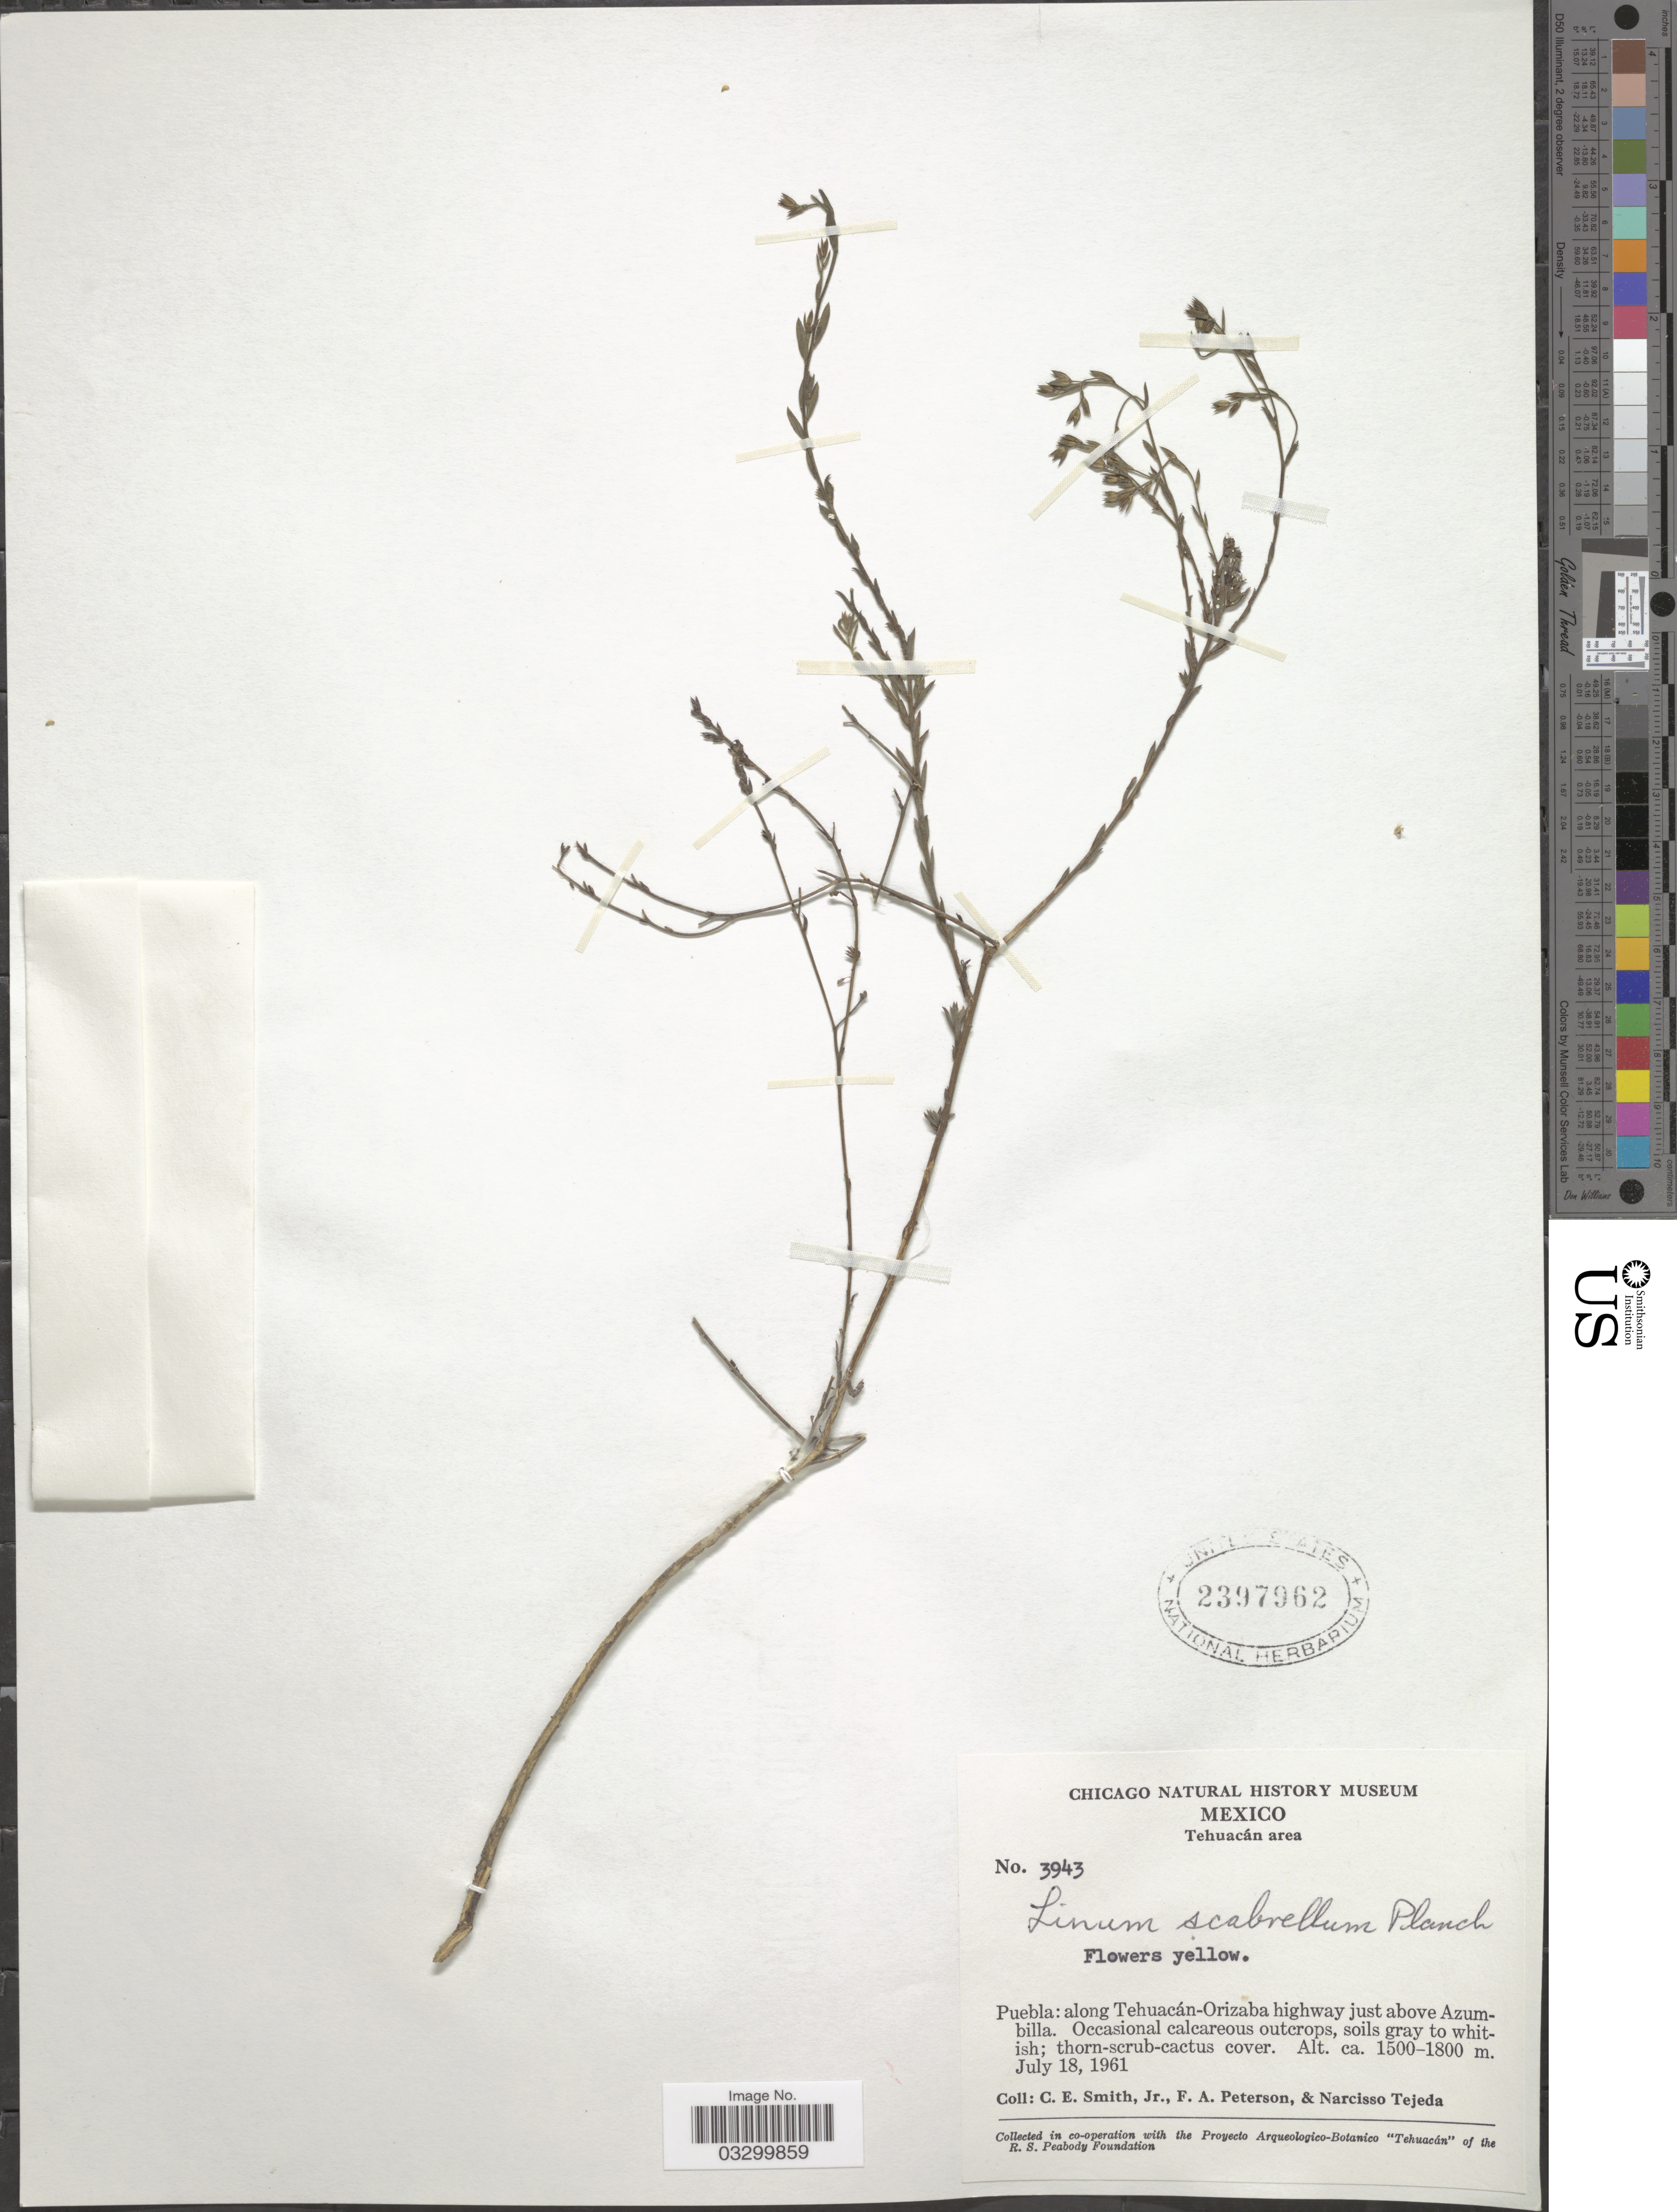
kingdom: Plantae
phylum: Tracheophyta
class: Magnoliopsida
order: Malpighiales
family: Linaceae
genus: Linum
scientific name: Linum scabrellum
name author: Planch.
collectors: C. E. Smith Jr., F. A. Peterson & N. Tejeda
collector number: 3943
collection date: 1961-07-18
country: Mexico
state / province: Puebla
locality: Tehuacán area. Along Tehuacán-Orizaba highway just above Azumbilla.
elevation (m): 1500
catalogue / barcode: US 2397962